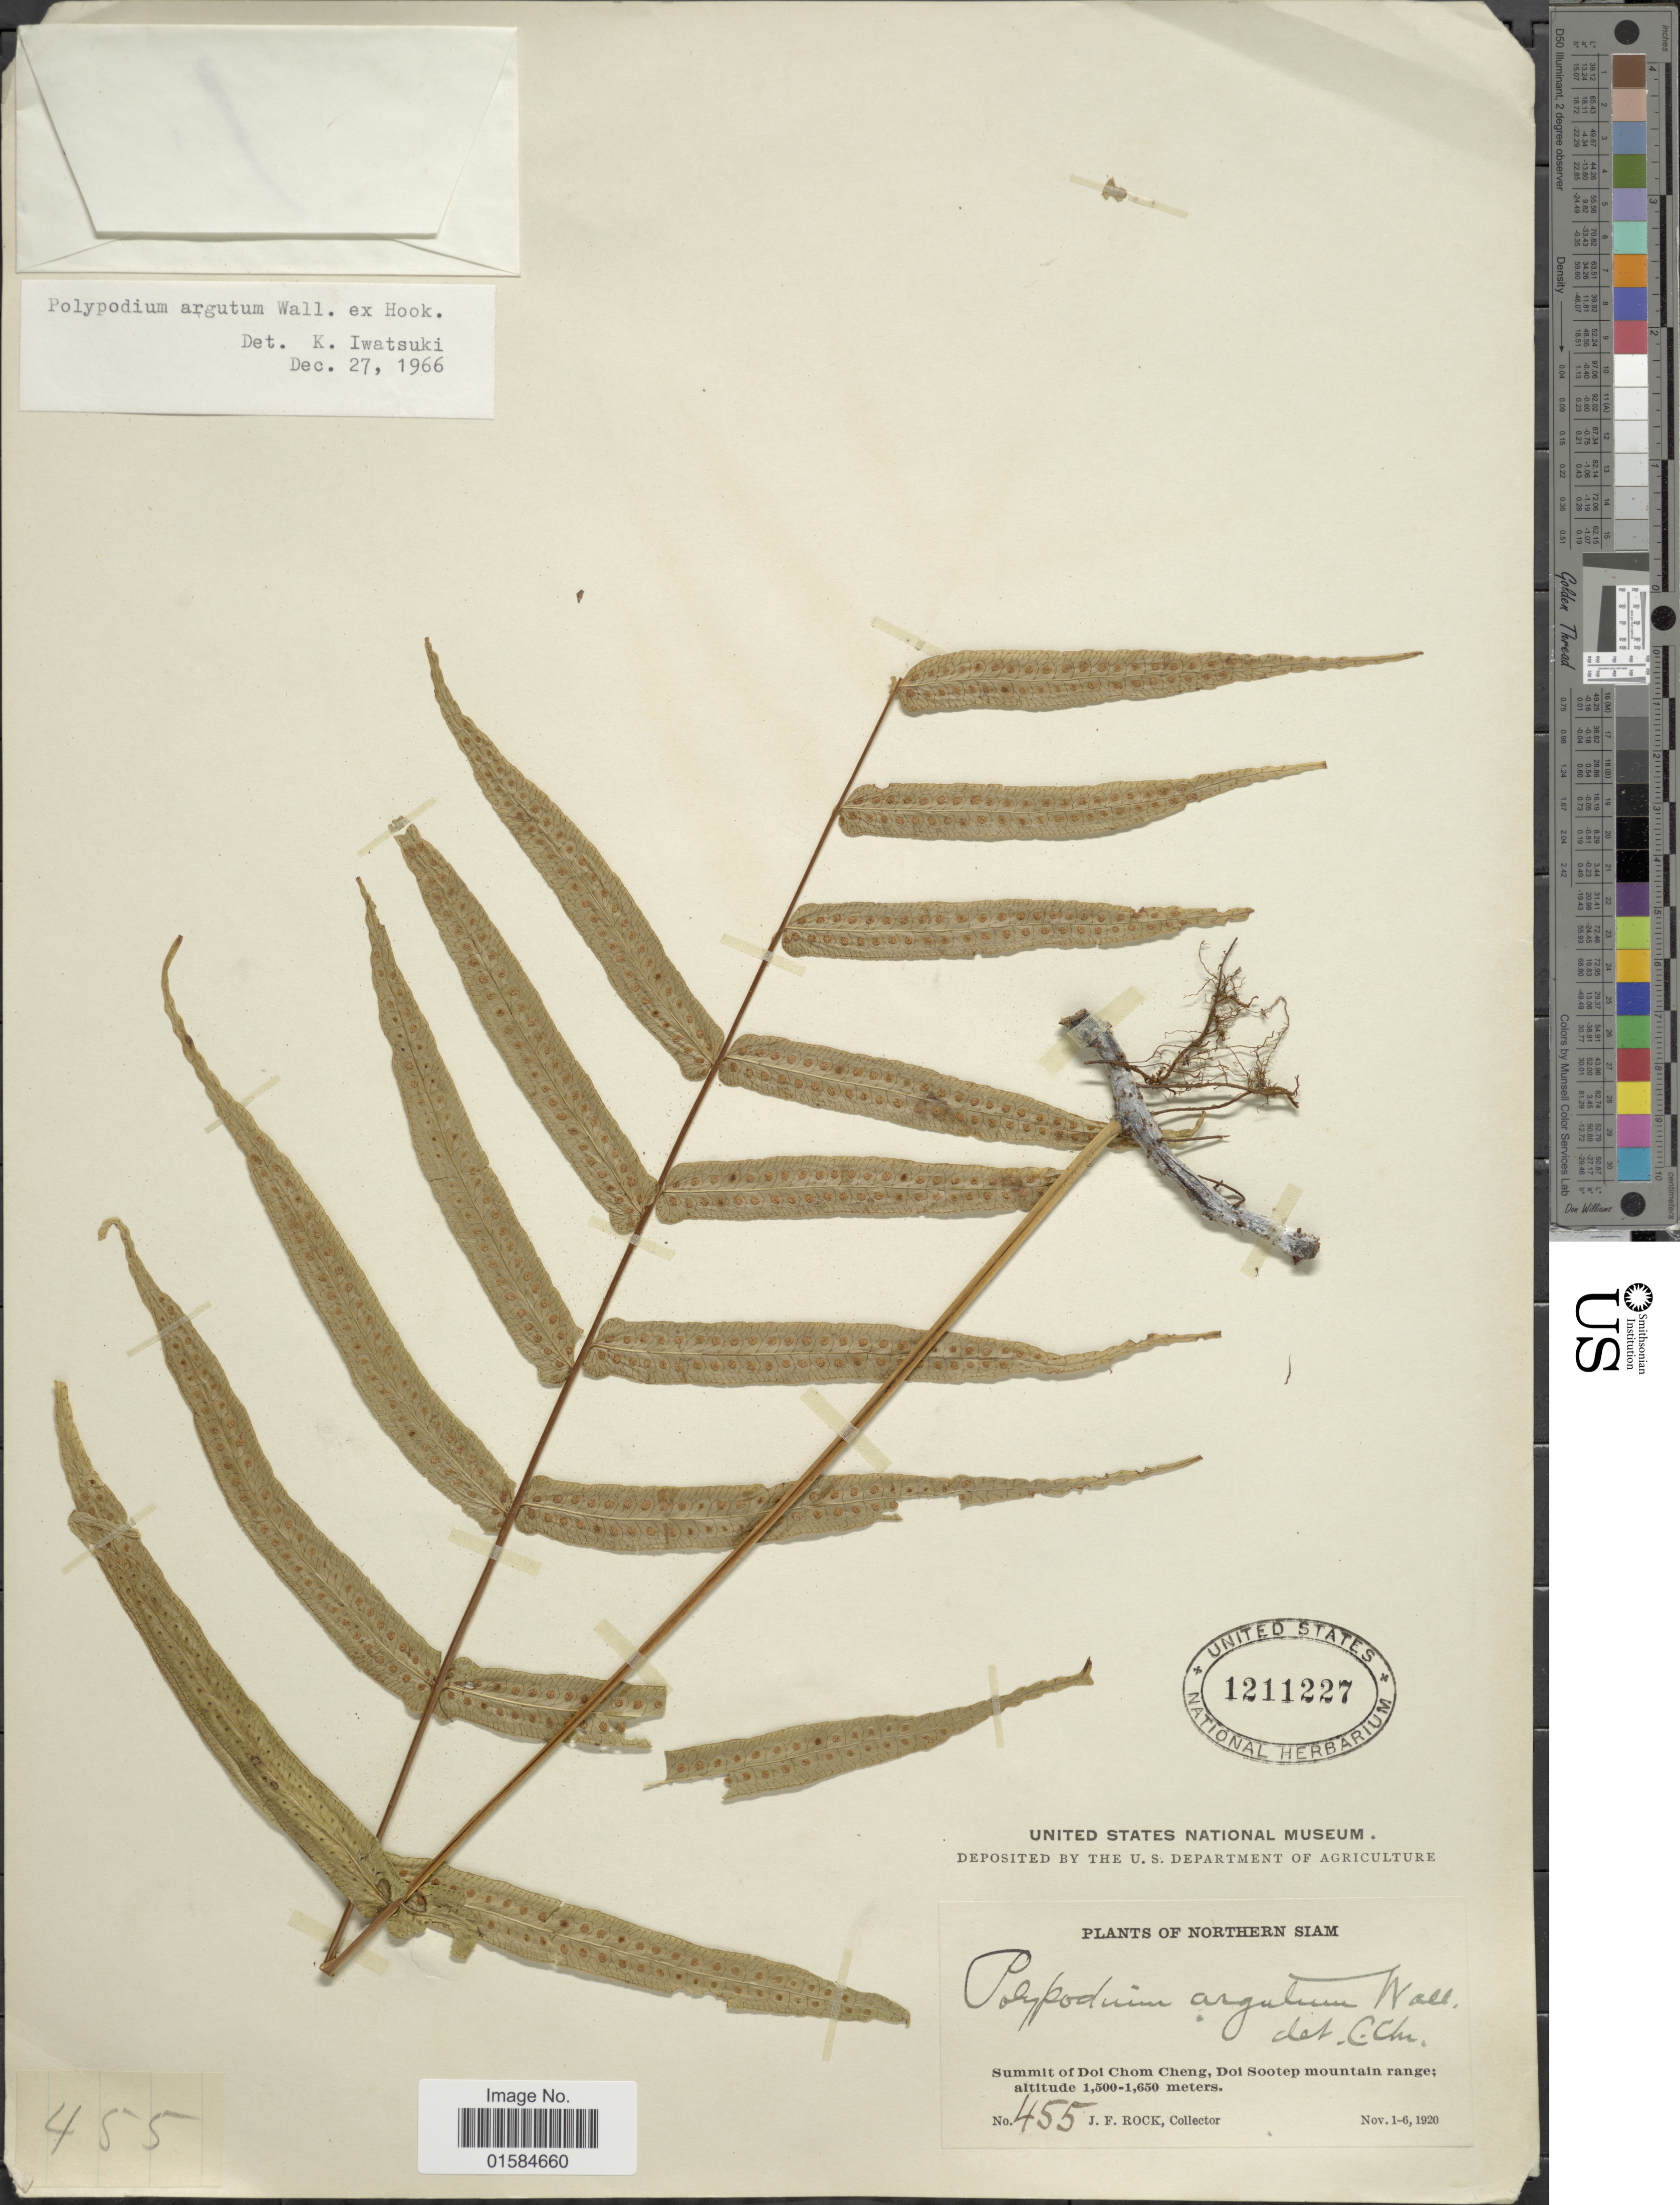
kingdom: Plantae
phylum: Tracheophyta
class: Polypodiopsida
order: Polypodiales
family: Polypodiaceae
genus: Goniophlebium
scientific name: Goniophlebium mengtzeense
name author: (Christ) Rödl-Linder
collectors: J. Rock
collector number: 455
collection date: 1920-11-01/1920-11-06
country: Thailand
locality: Northern Siam, summit of Doi Chom Cheng, Doi Sootep mountain range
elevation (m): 1500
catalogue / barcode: US 1211227